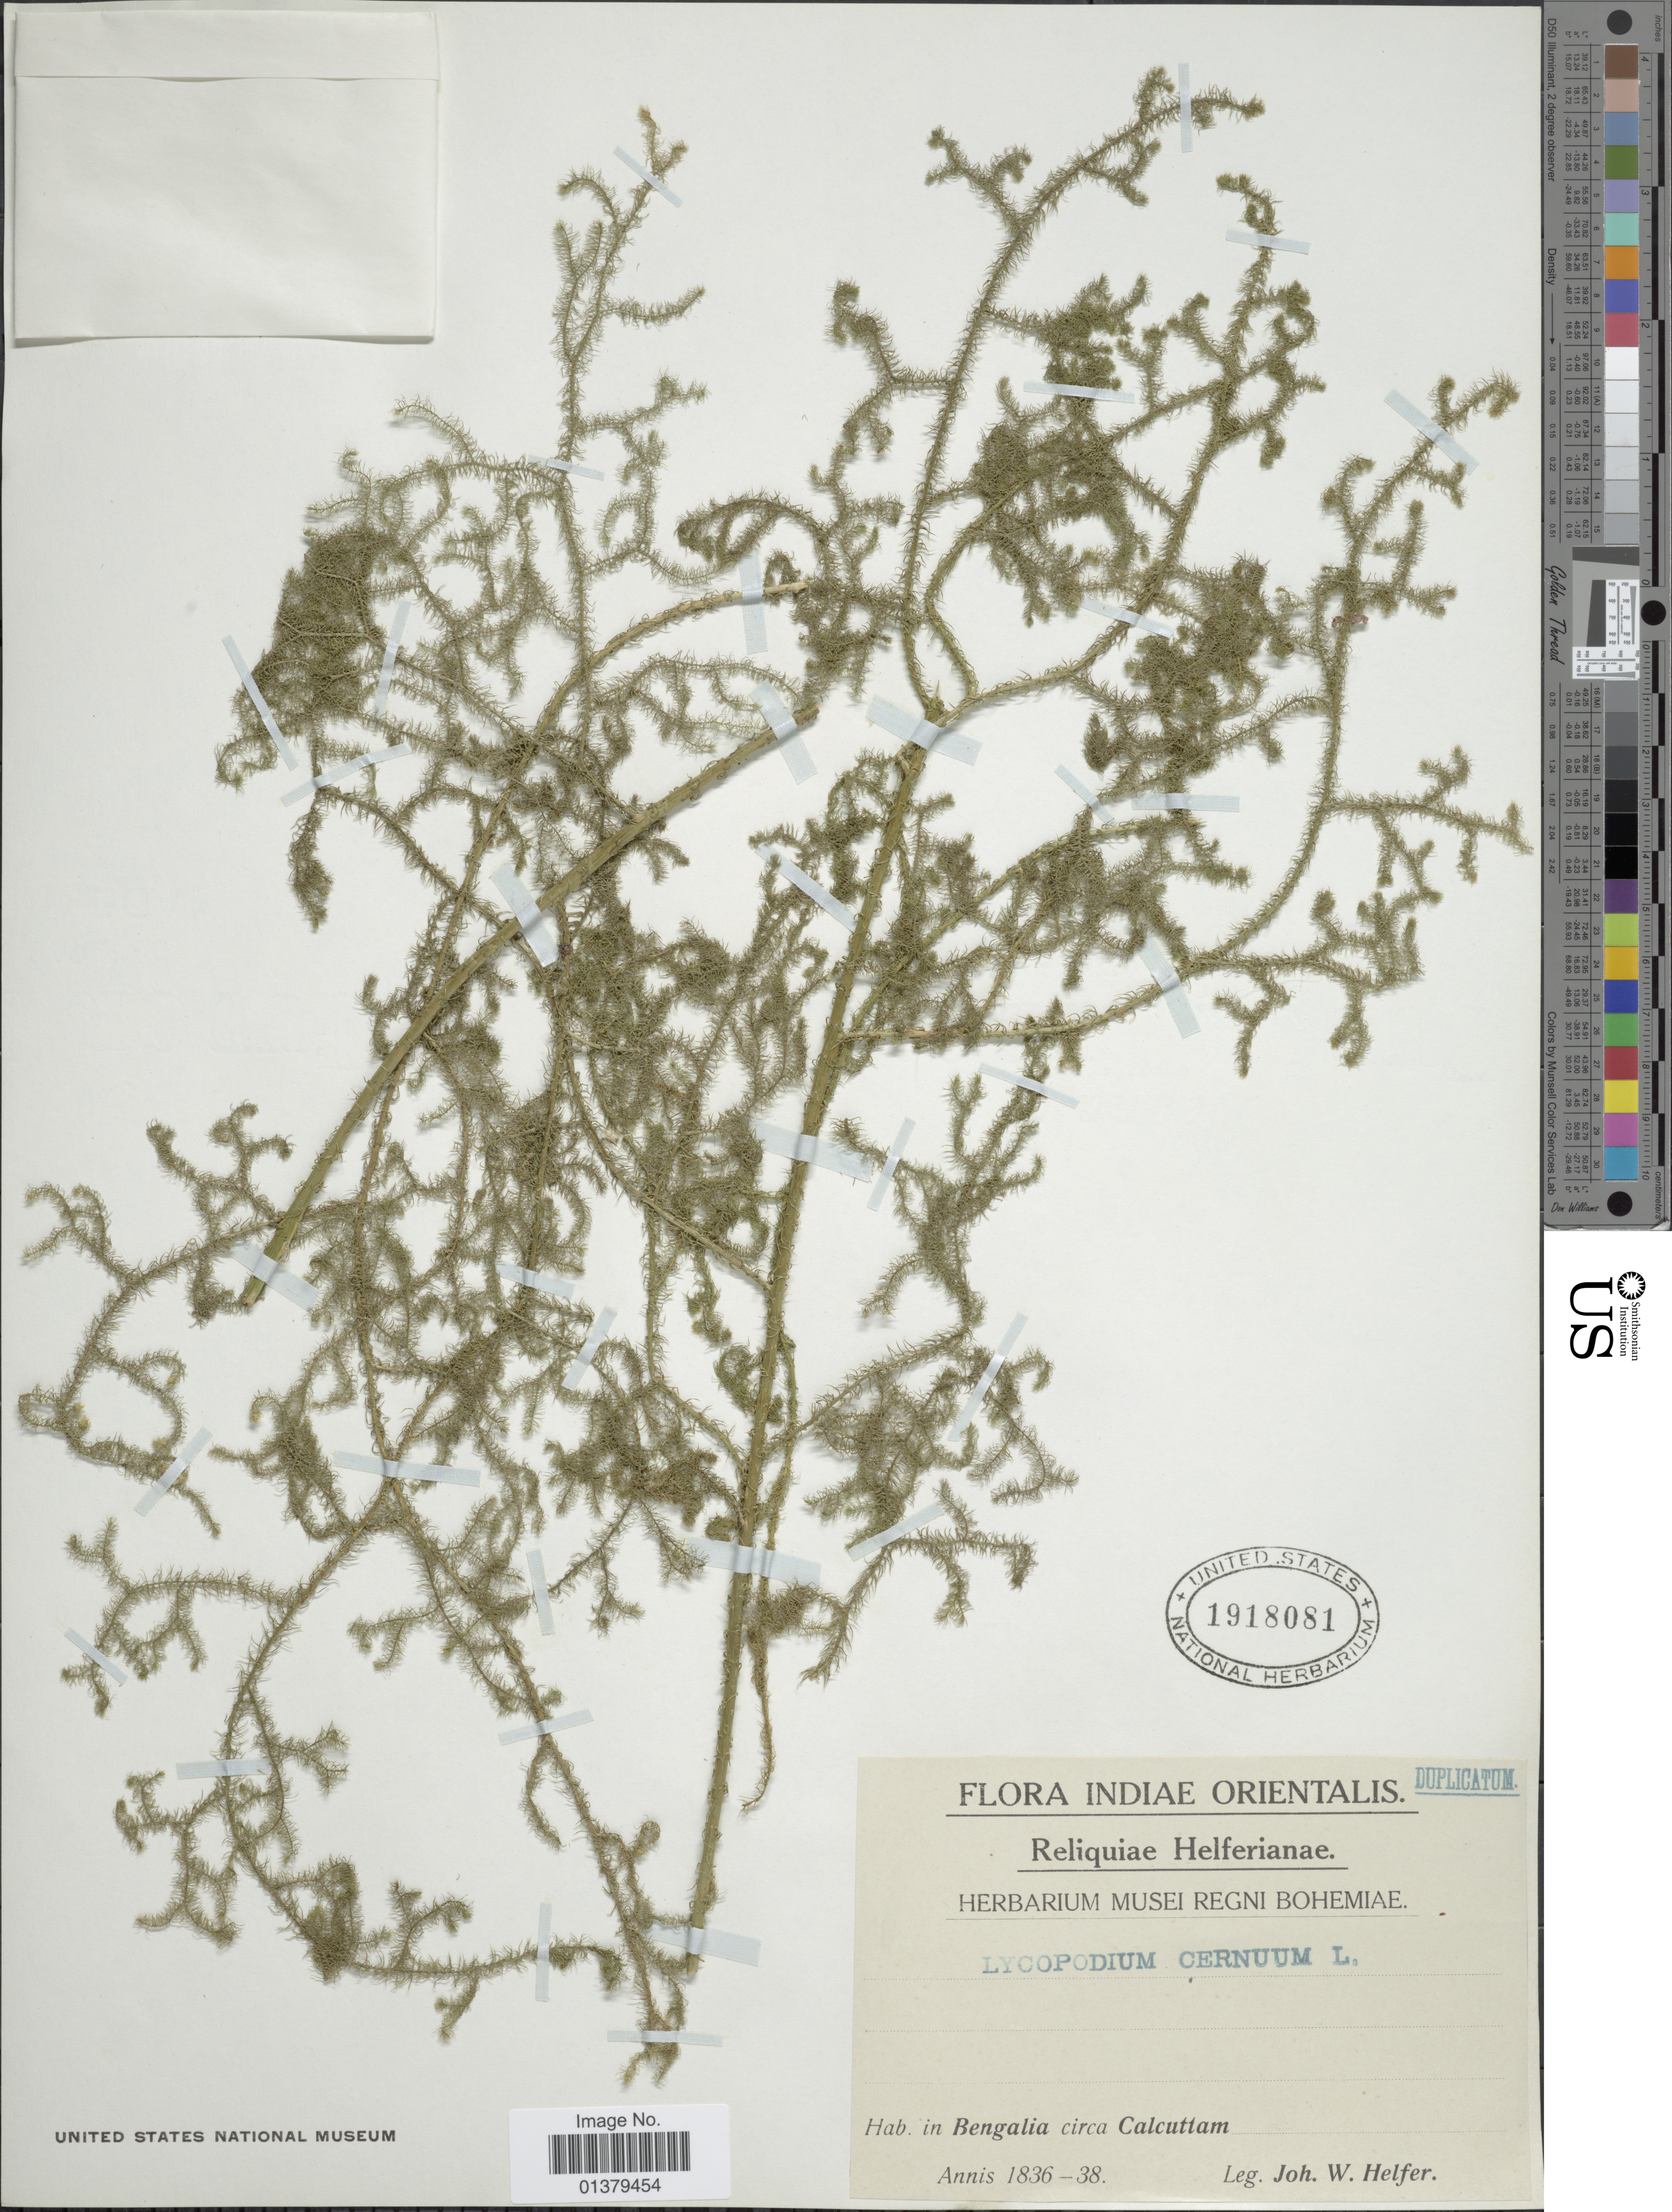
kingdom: Plantae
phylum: Tracheophyta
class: Lycopodiopsida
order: Lycopodiales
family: Lycopodiaceae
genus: Palhinhaea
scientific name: Palhinhaea cernua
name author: (L.) Vasc. & Franco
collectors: J. W. Helfer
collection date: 1836/1838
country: India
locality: In Bengalia circa Calcattum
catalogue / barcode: US 1918081